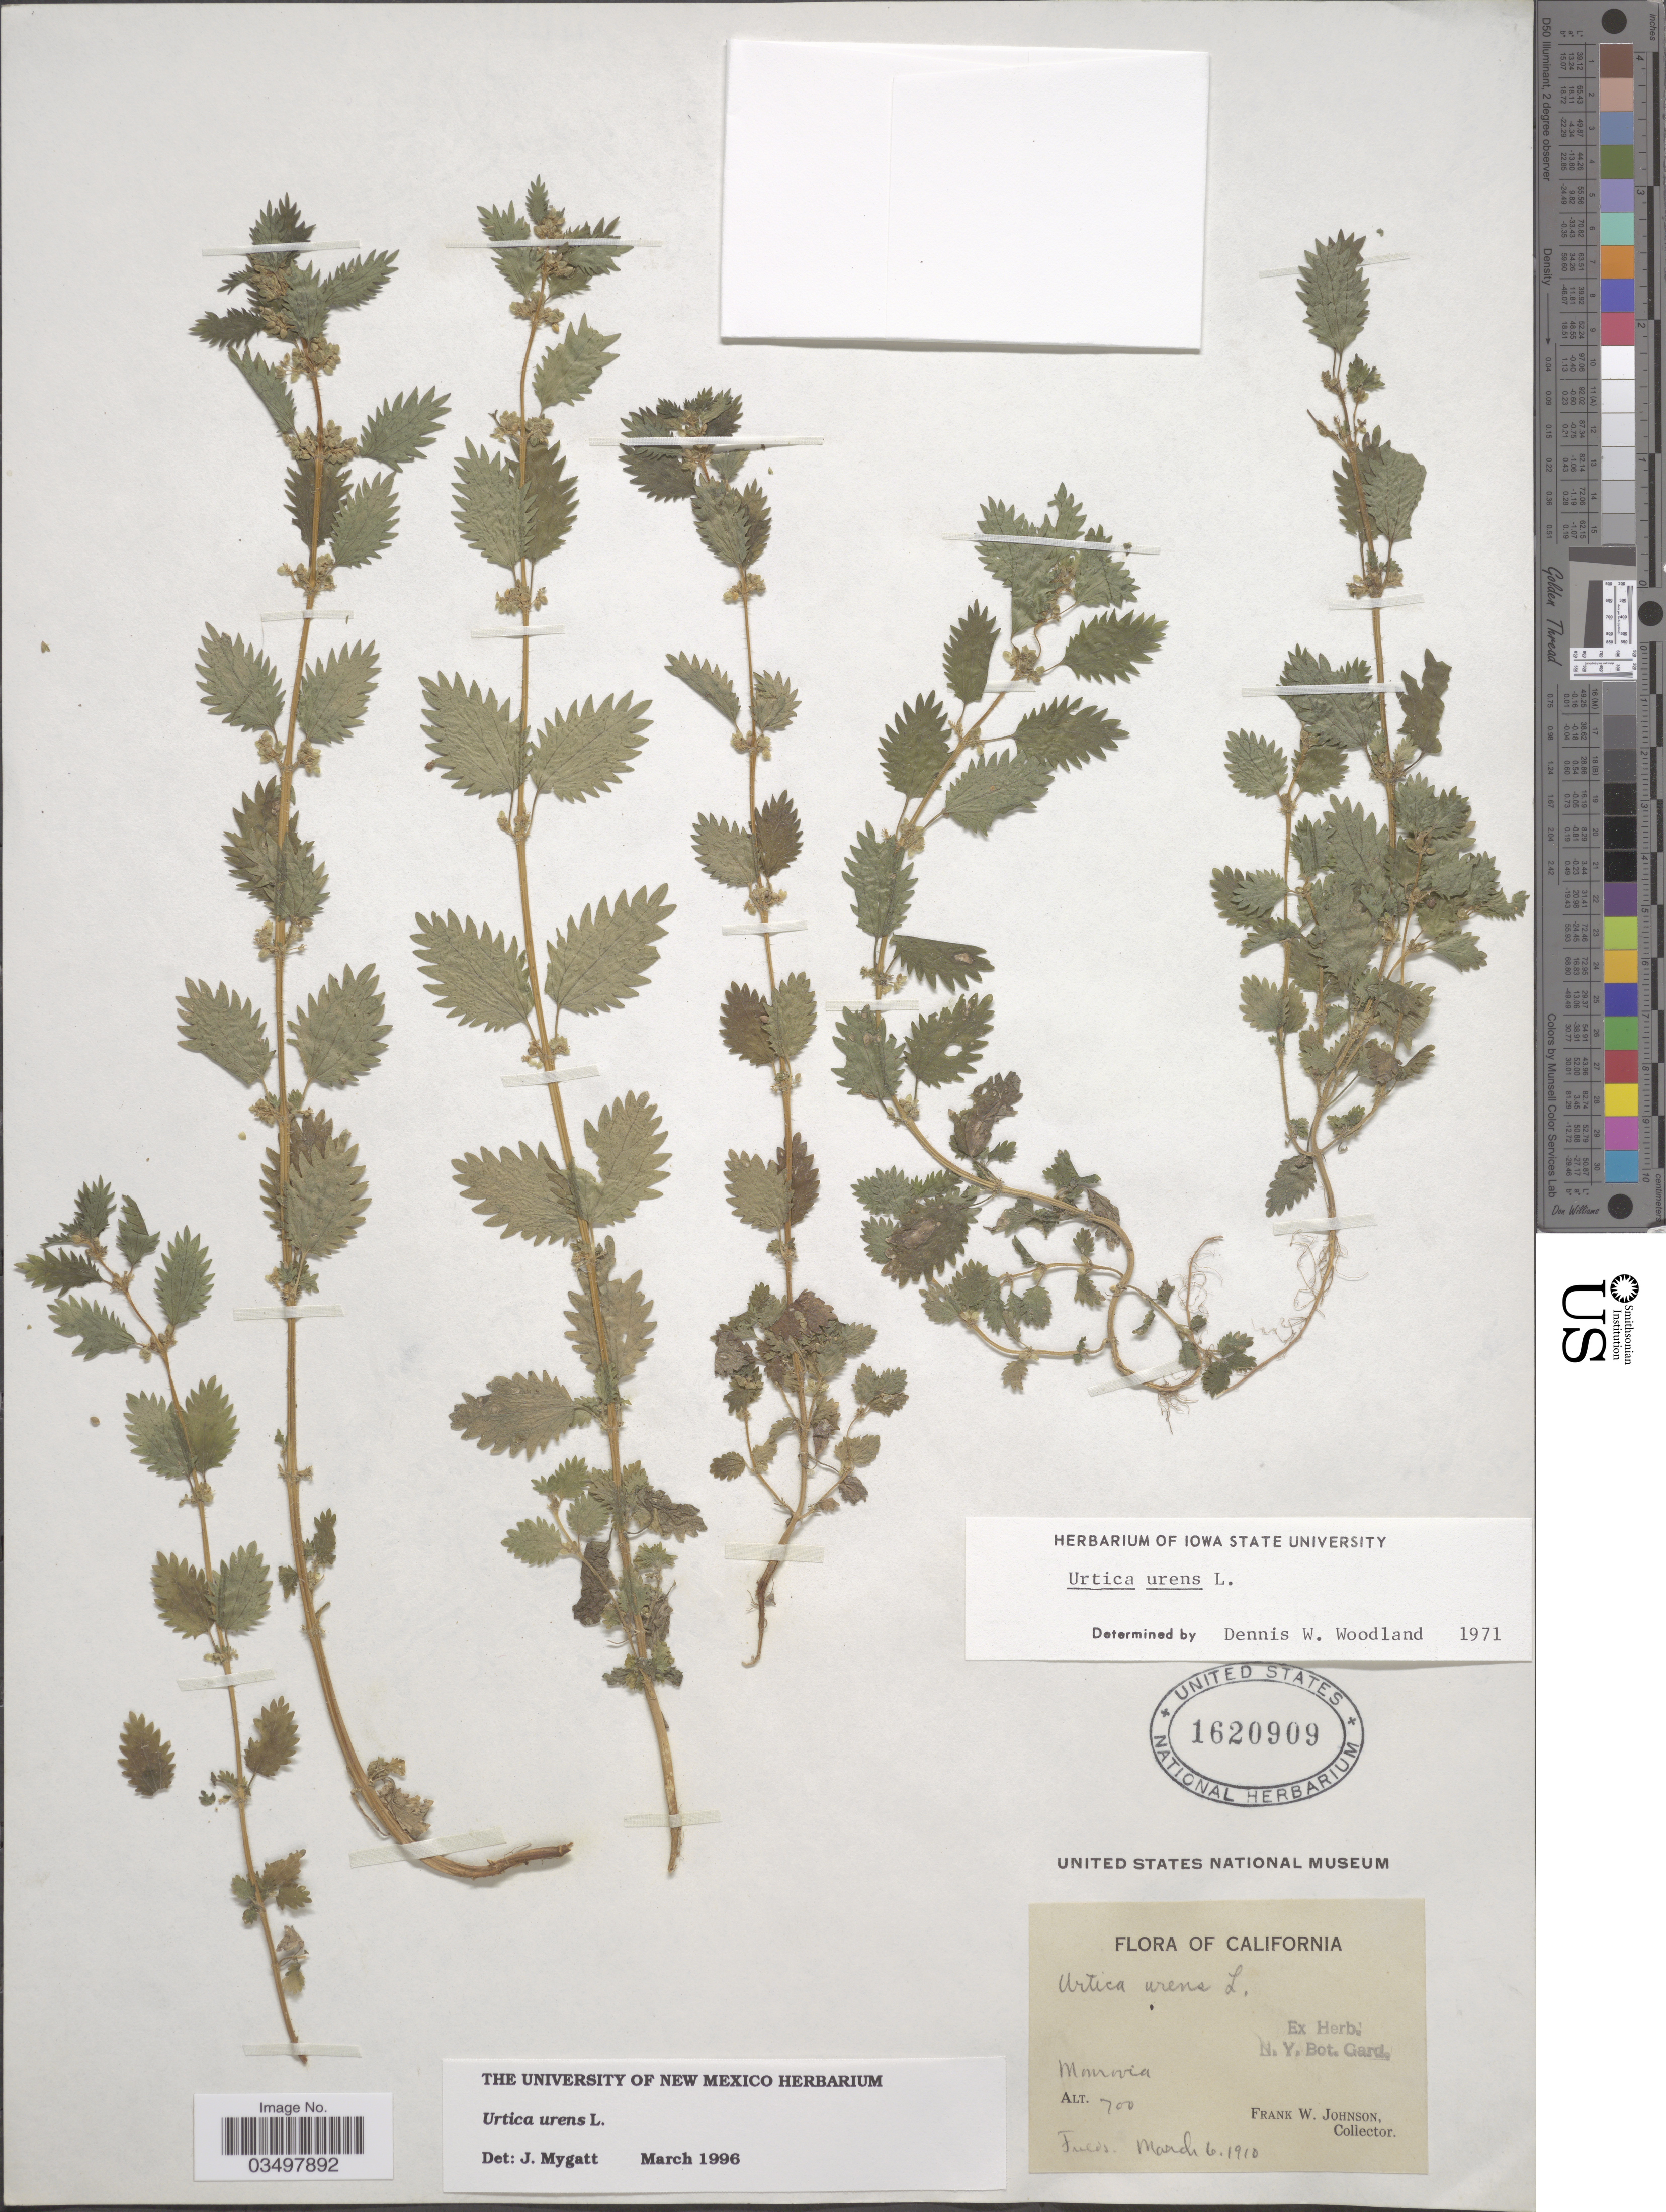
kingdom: Plantae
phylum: Tracheophyta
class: Magnoliopsida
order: Rosales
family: Urticaceae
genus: Urtica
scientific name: Urtica urens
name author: L.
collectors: F. W. Johnson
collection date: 1910-03-06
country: United States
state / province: California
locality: Monrovia.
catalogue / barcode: US 1620909